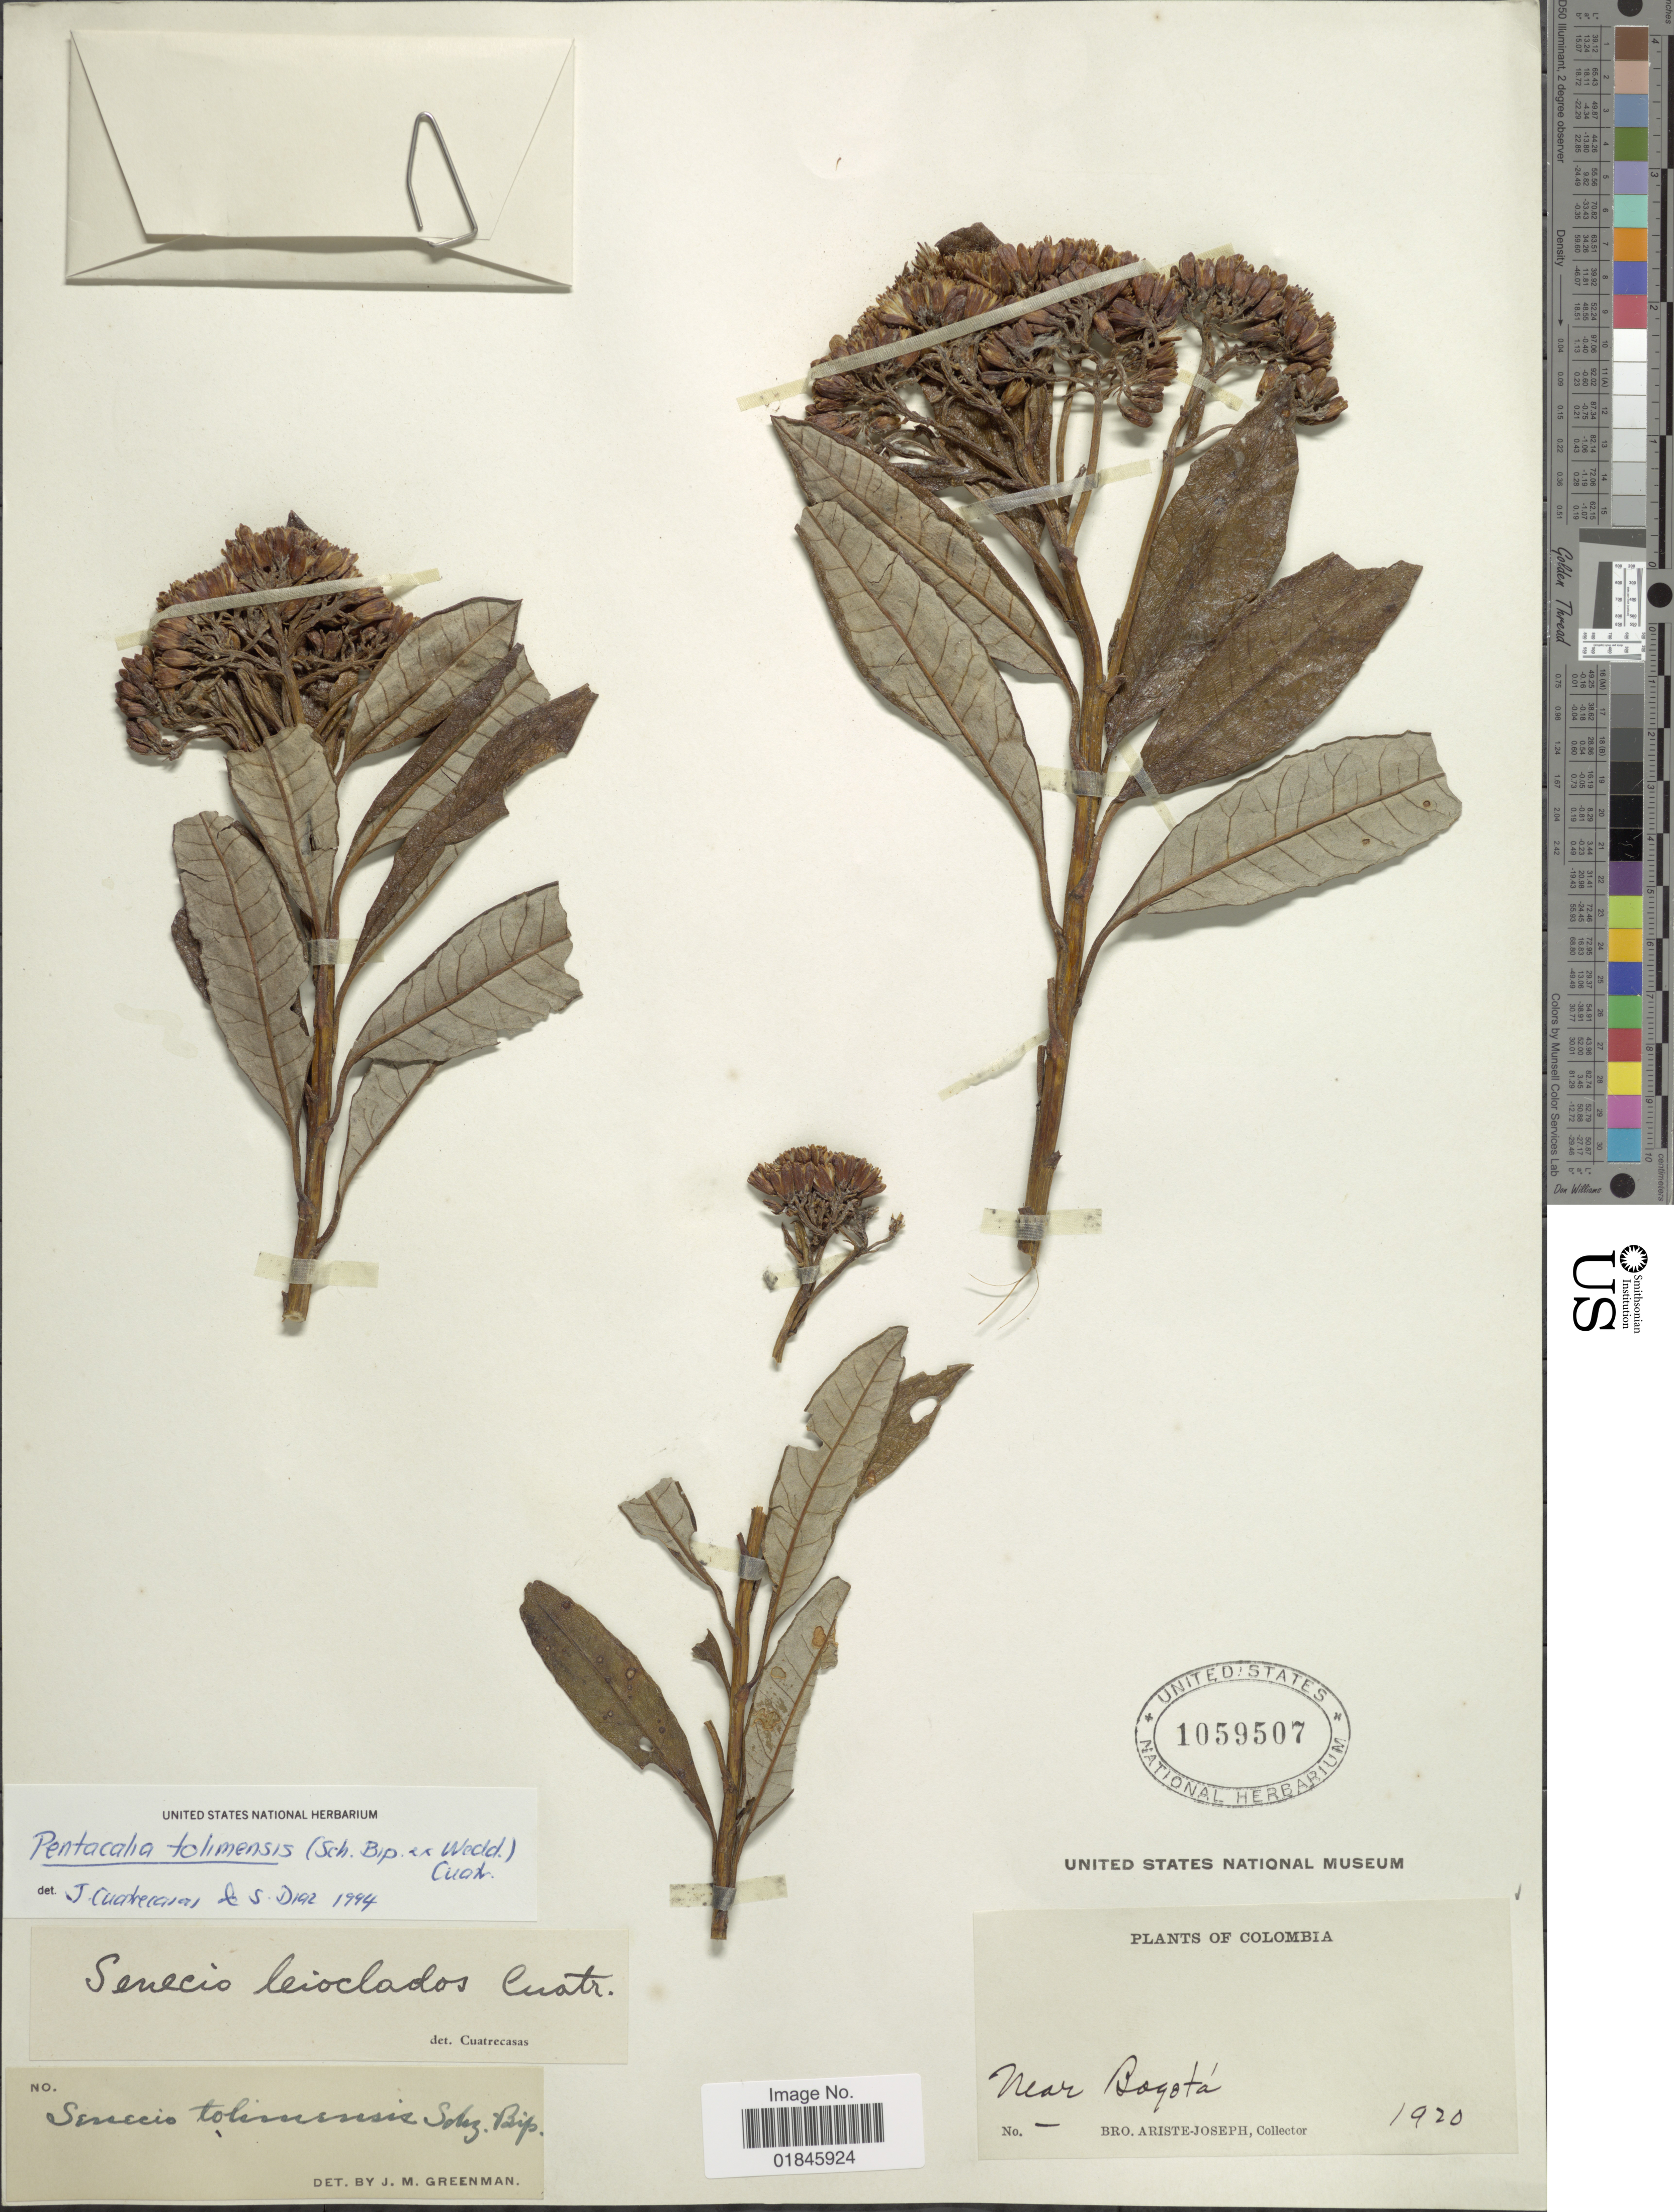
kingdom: Plantae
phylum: Tracheophyta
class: Magnoliopsida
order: Asterales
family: Asteraceae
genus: Pentacalia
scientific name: Pentacalia tolimensis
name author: (Sch. Bip. ex Wedd.) Cuatrec.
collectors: Bro. Ariste-Joseph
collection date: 1920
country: Colombia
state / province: Bogota D.C.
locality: Near Bogotá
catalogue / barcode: US 1059507